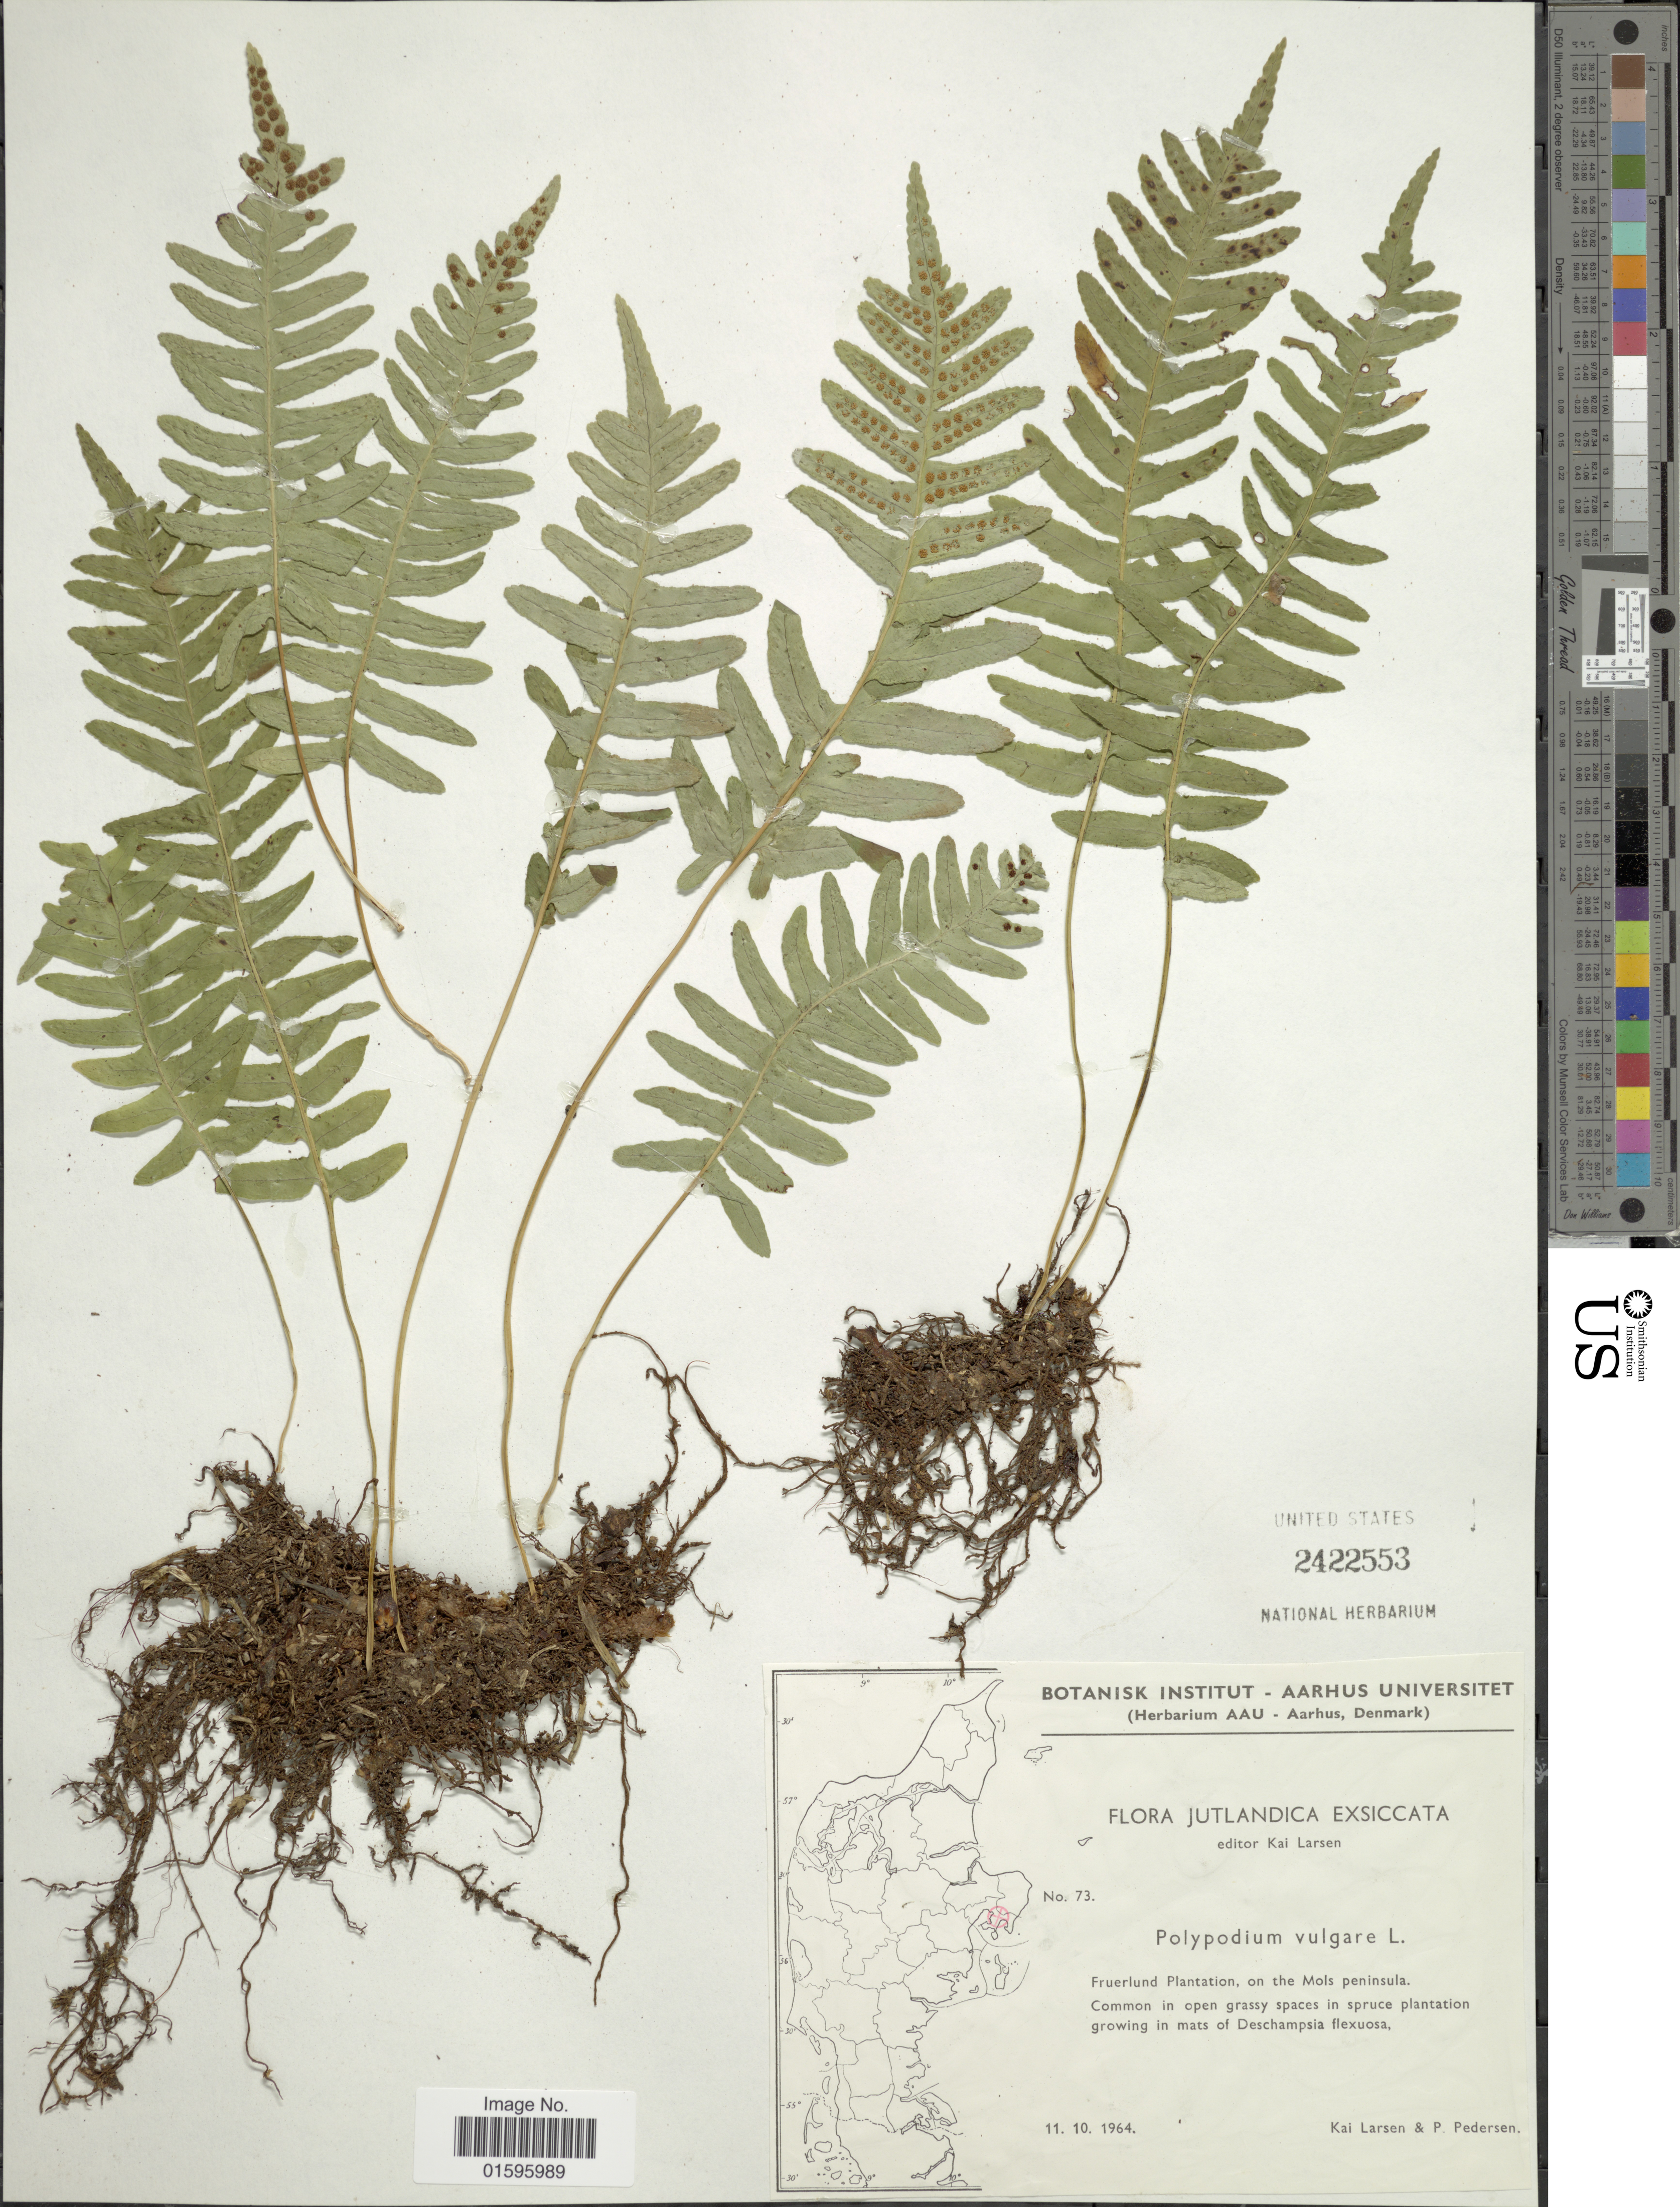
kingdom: Plantae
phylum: Tracheophyta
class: Polypodiopsida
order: Polypodiales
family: Polypodiaceae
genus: Polypodium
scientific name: Polypodium vulgare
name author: L.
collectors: K. Larsen & P. Pedersen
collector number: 73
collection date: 1964-10-11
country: Denmark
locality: Fruerlund Plantation, on the Mols peninsula, Deschampsia flexuosa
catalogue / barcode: US 2422553